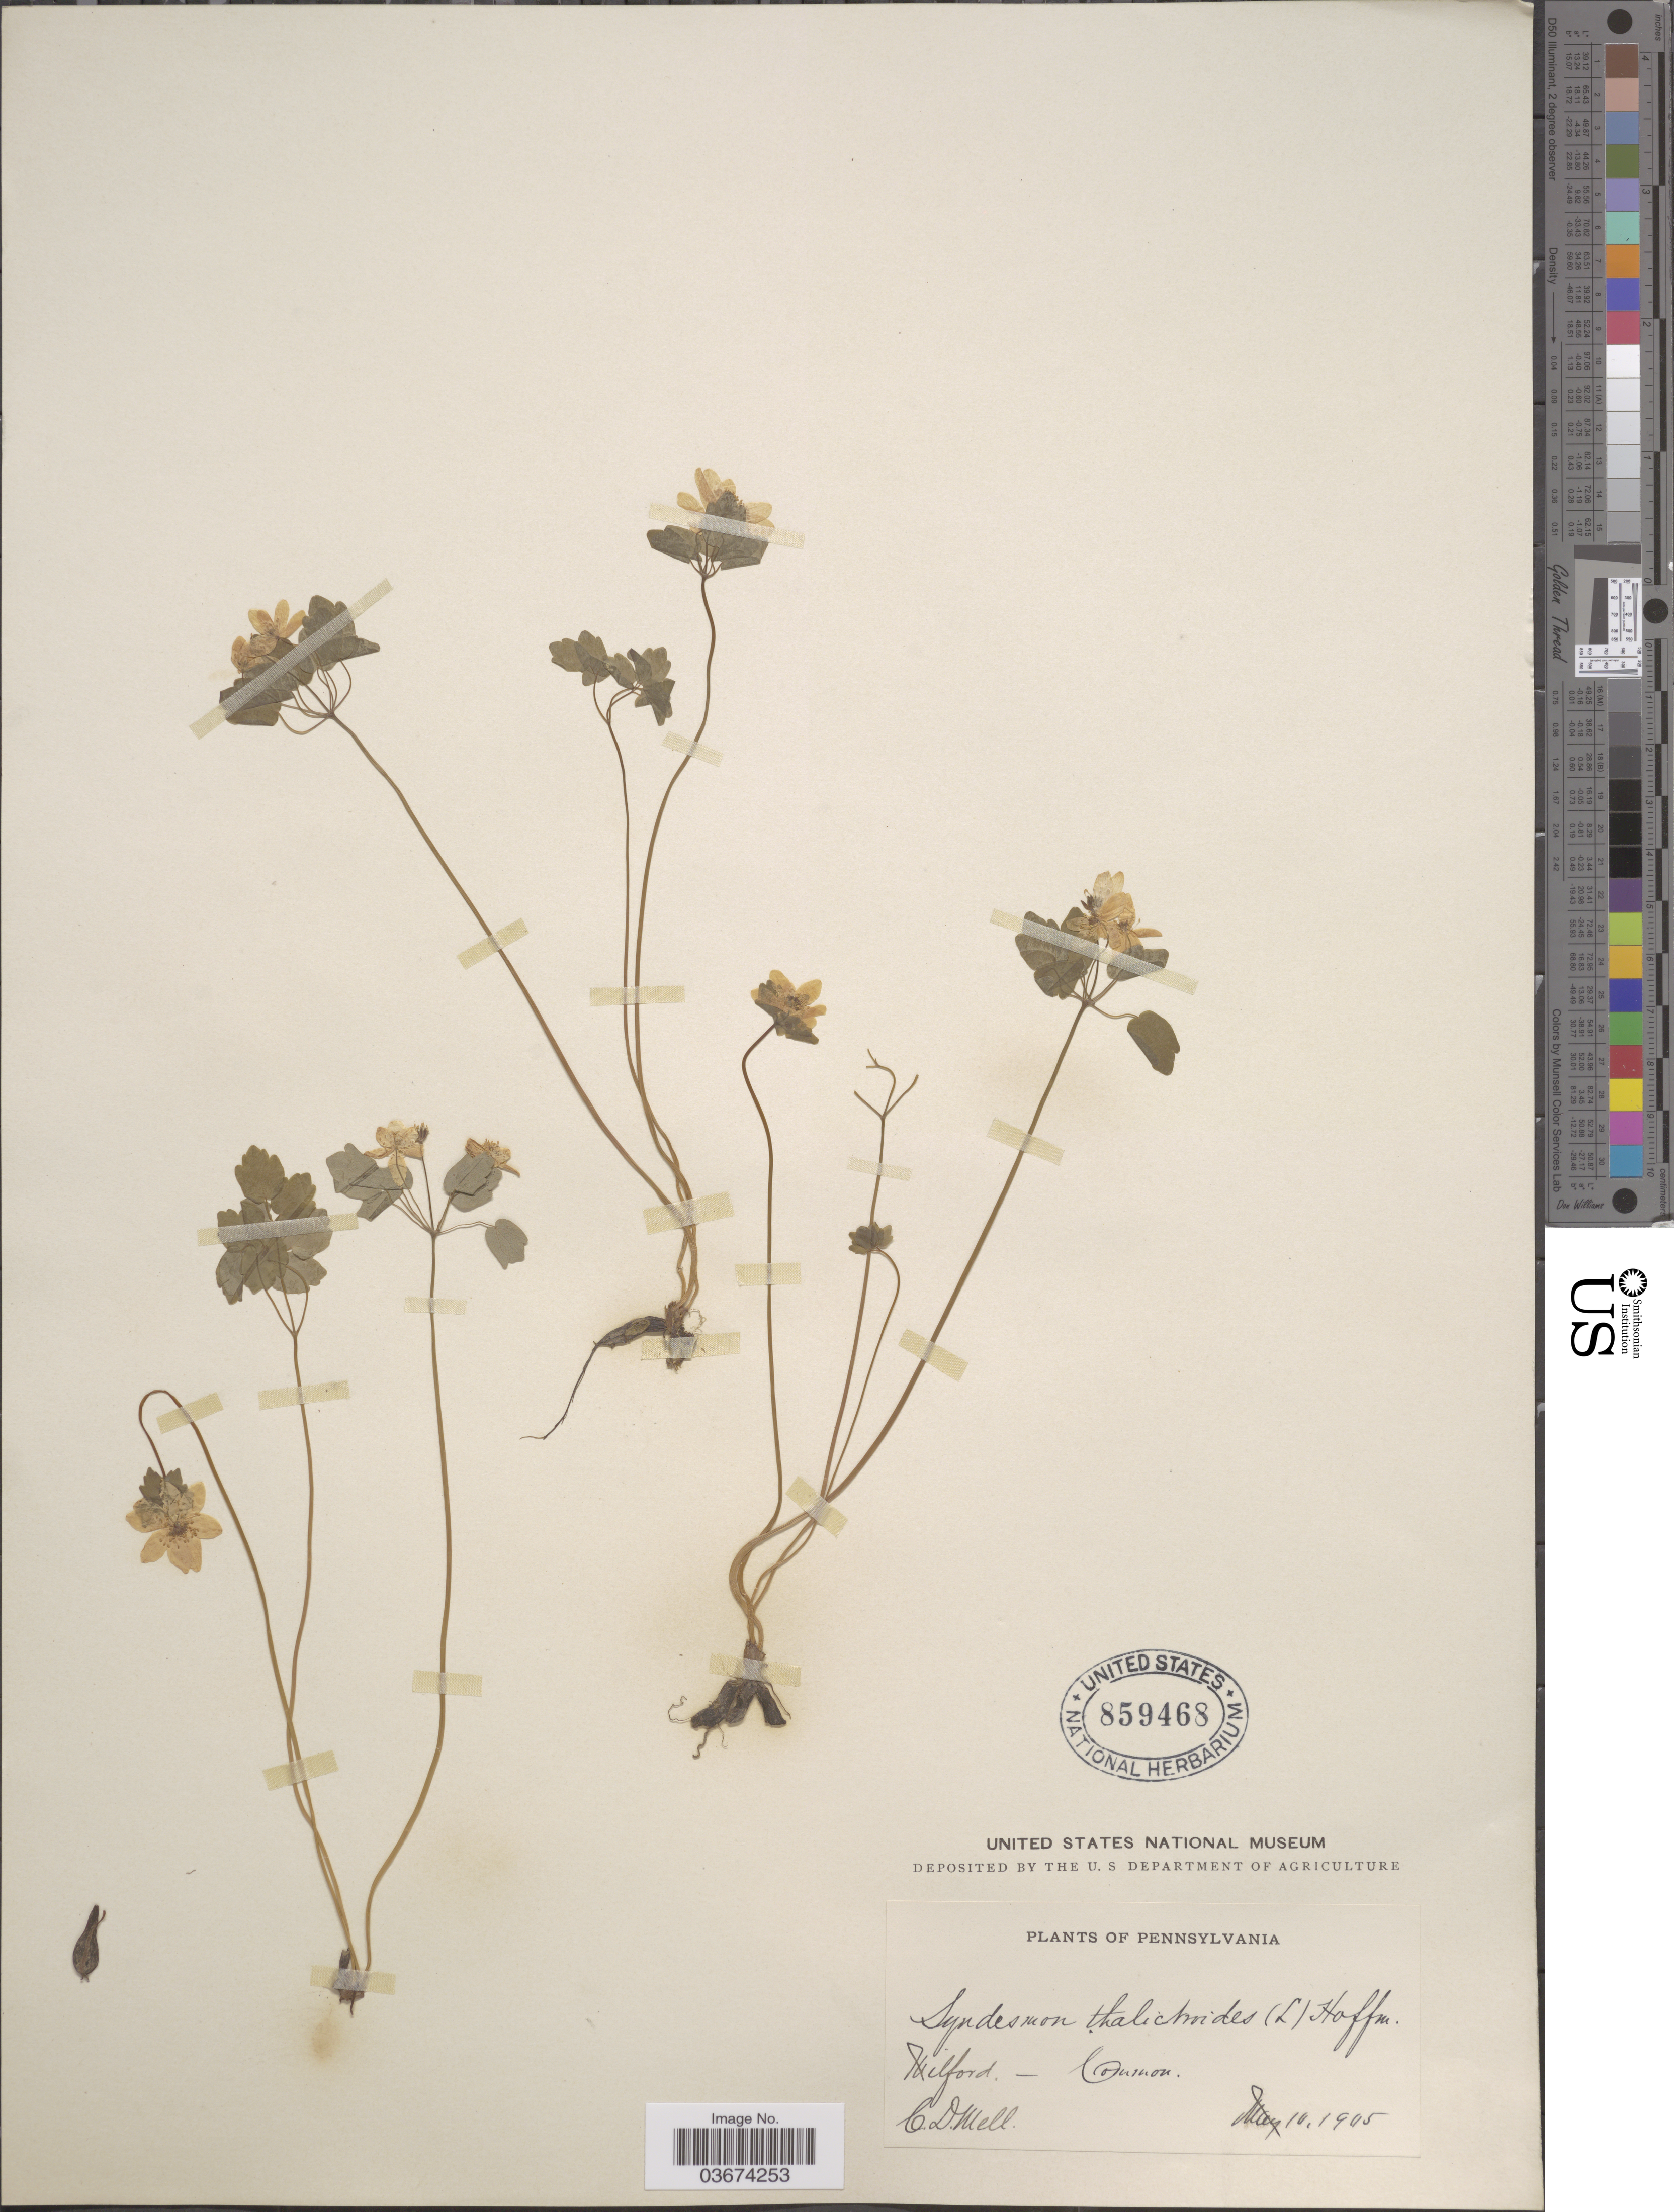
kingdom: Plantae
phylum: Tracheophyta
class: Magnoliopsida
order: Ranunculales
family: Ranunculaceae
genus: Thalictrum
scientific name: Thalictrum thalictroides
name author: (L.) A.J. Eames & B. Boivin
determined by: Strong, M. T., (US), Smithsonian Institution - National Museum of Natural History (UNITED STATES)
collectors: C. D. Mell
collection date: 1905-05-10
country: United States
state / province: Pennsylvania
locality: Milford.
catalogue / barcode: US 859468